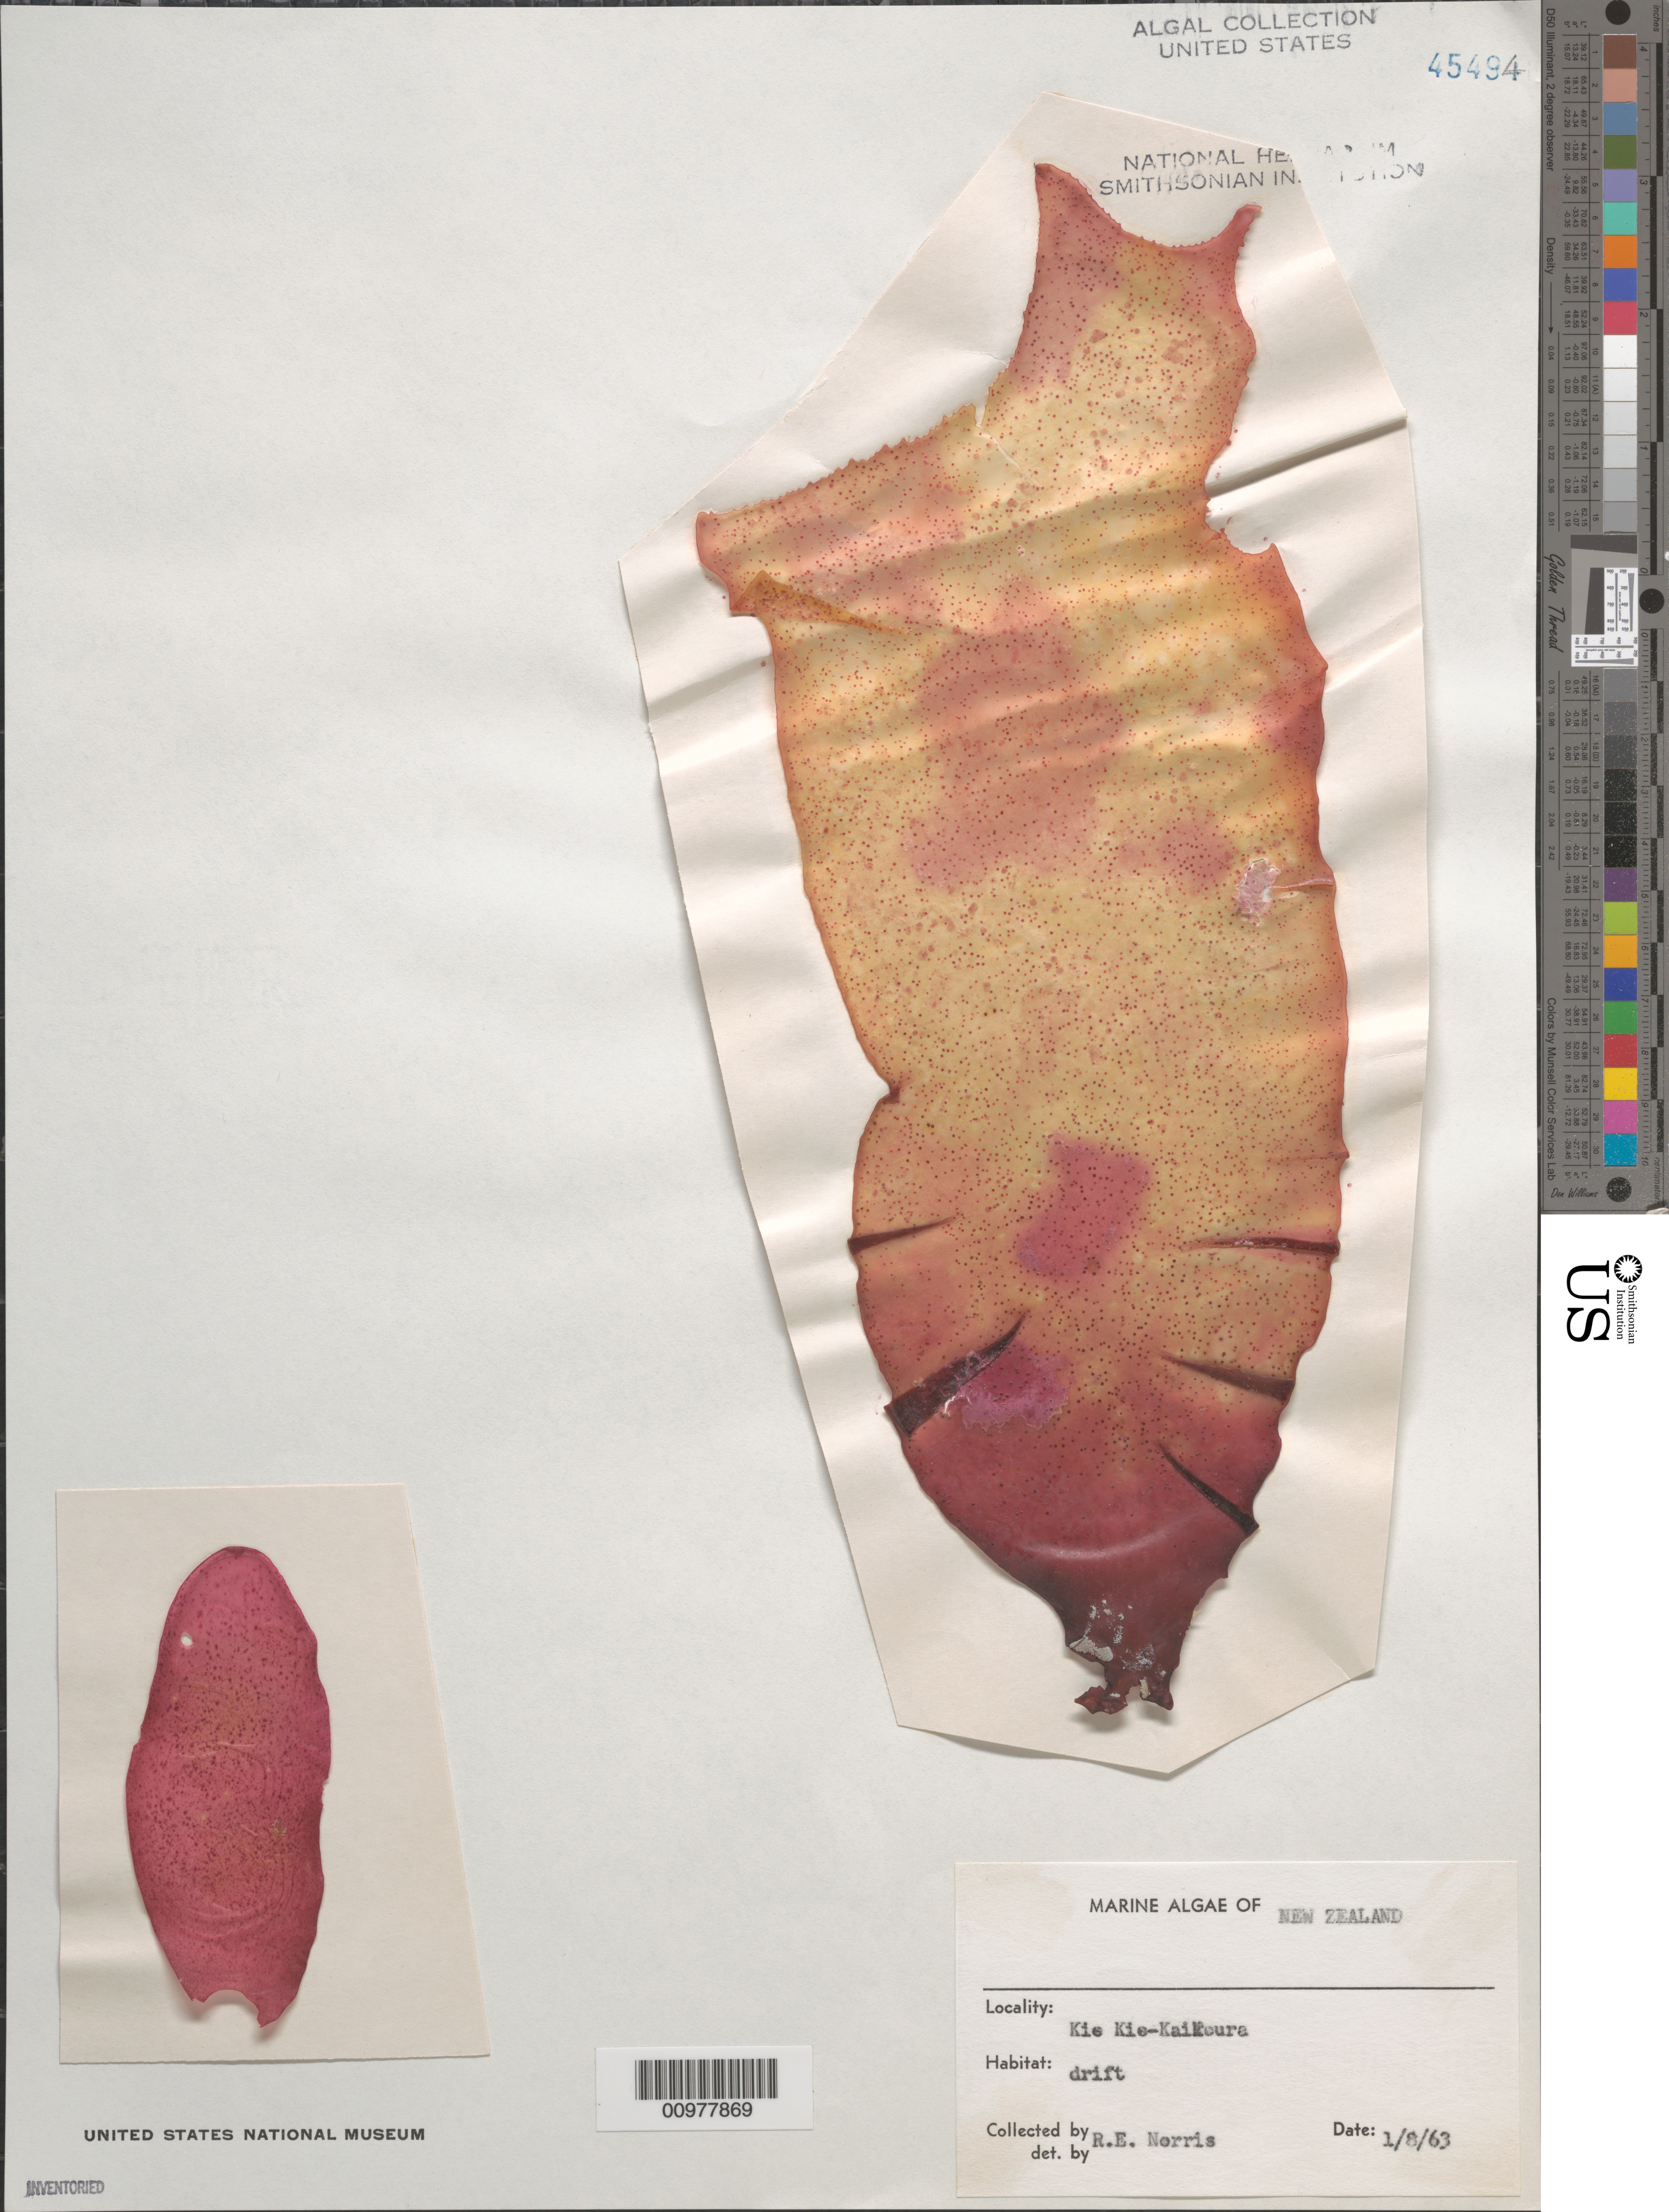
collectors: R. E. Norris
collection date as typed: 08 Jan 1963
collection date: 1963-01-08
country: New Zealand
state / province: Canterbury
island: South Island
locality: Kie Kie-Kaikoura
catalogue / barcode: US 45494